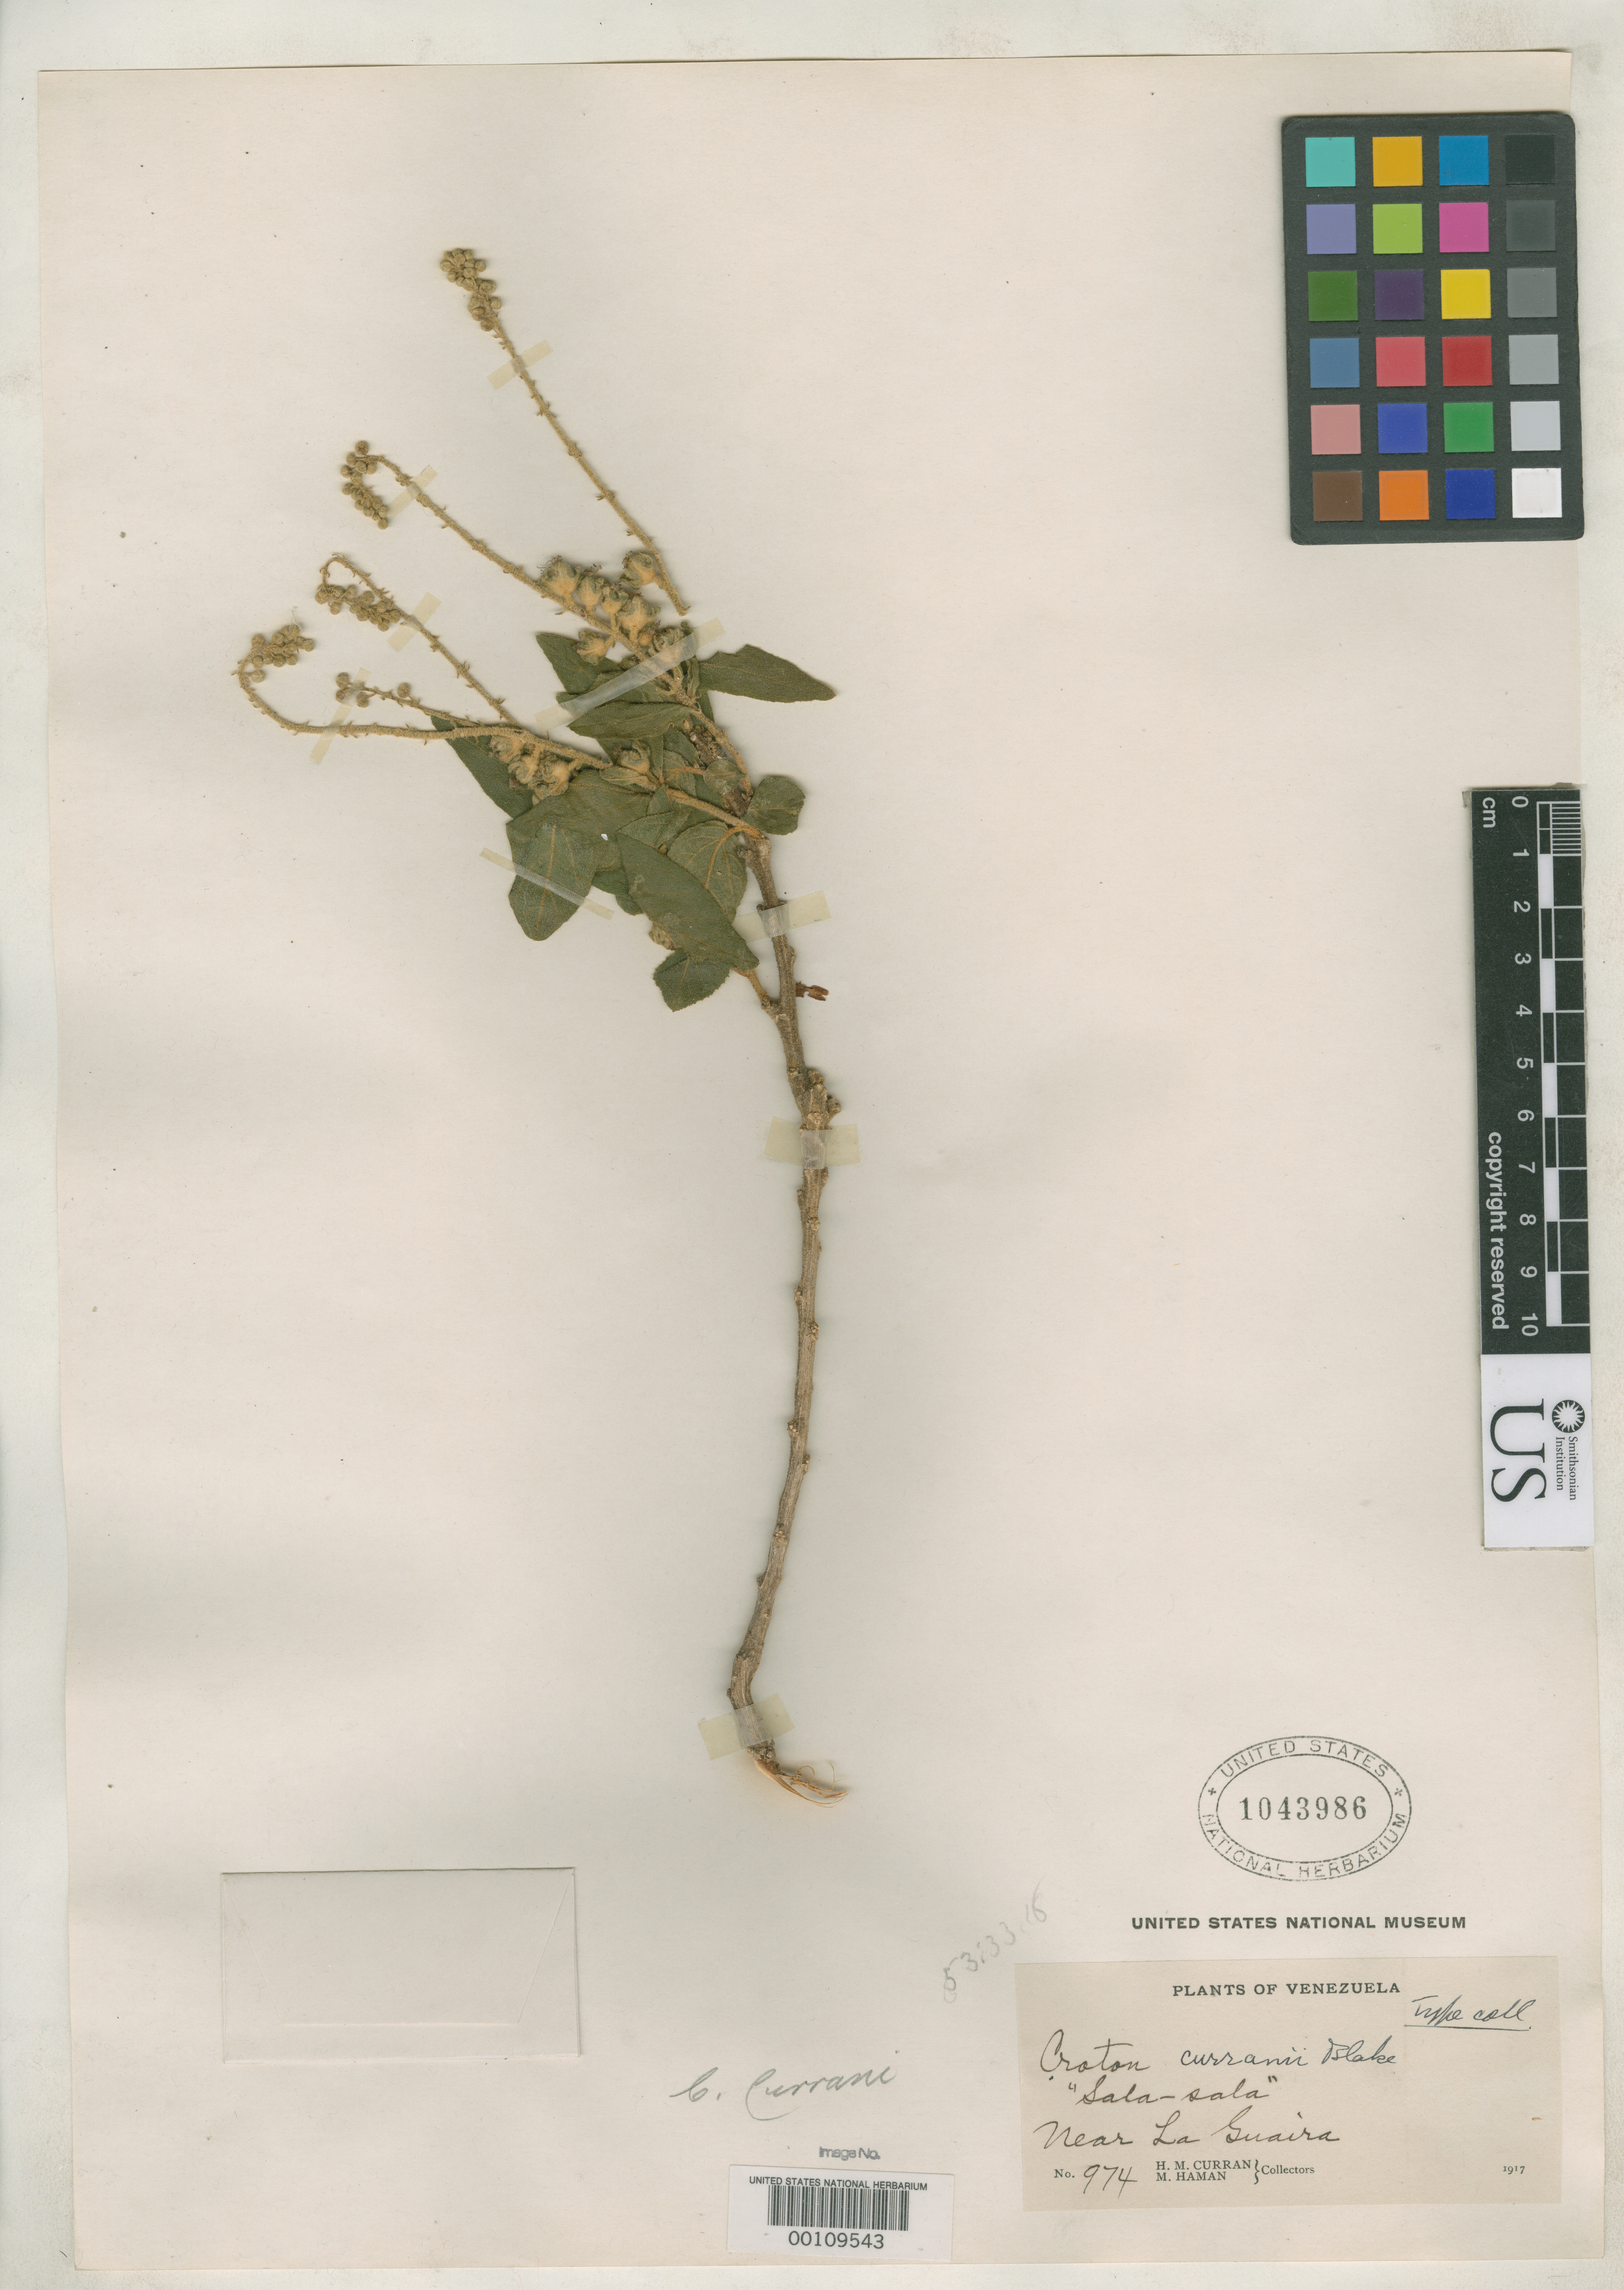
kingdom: Plantae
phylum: Tracheophyta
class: Magnoliopsida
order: Malpighiales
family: Euphorbiaceae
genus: Croton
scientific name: Croton curranii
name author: S.F. Blake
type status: Isotype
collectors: H. M. Curran & M. Haman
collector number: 974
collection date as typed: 1917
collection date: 1917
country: Venezuela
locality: Near La Guaira.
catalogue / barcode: US 1043986